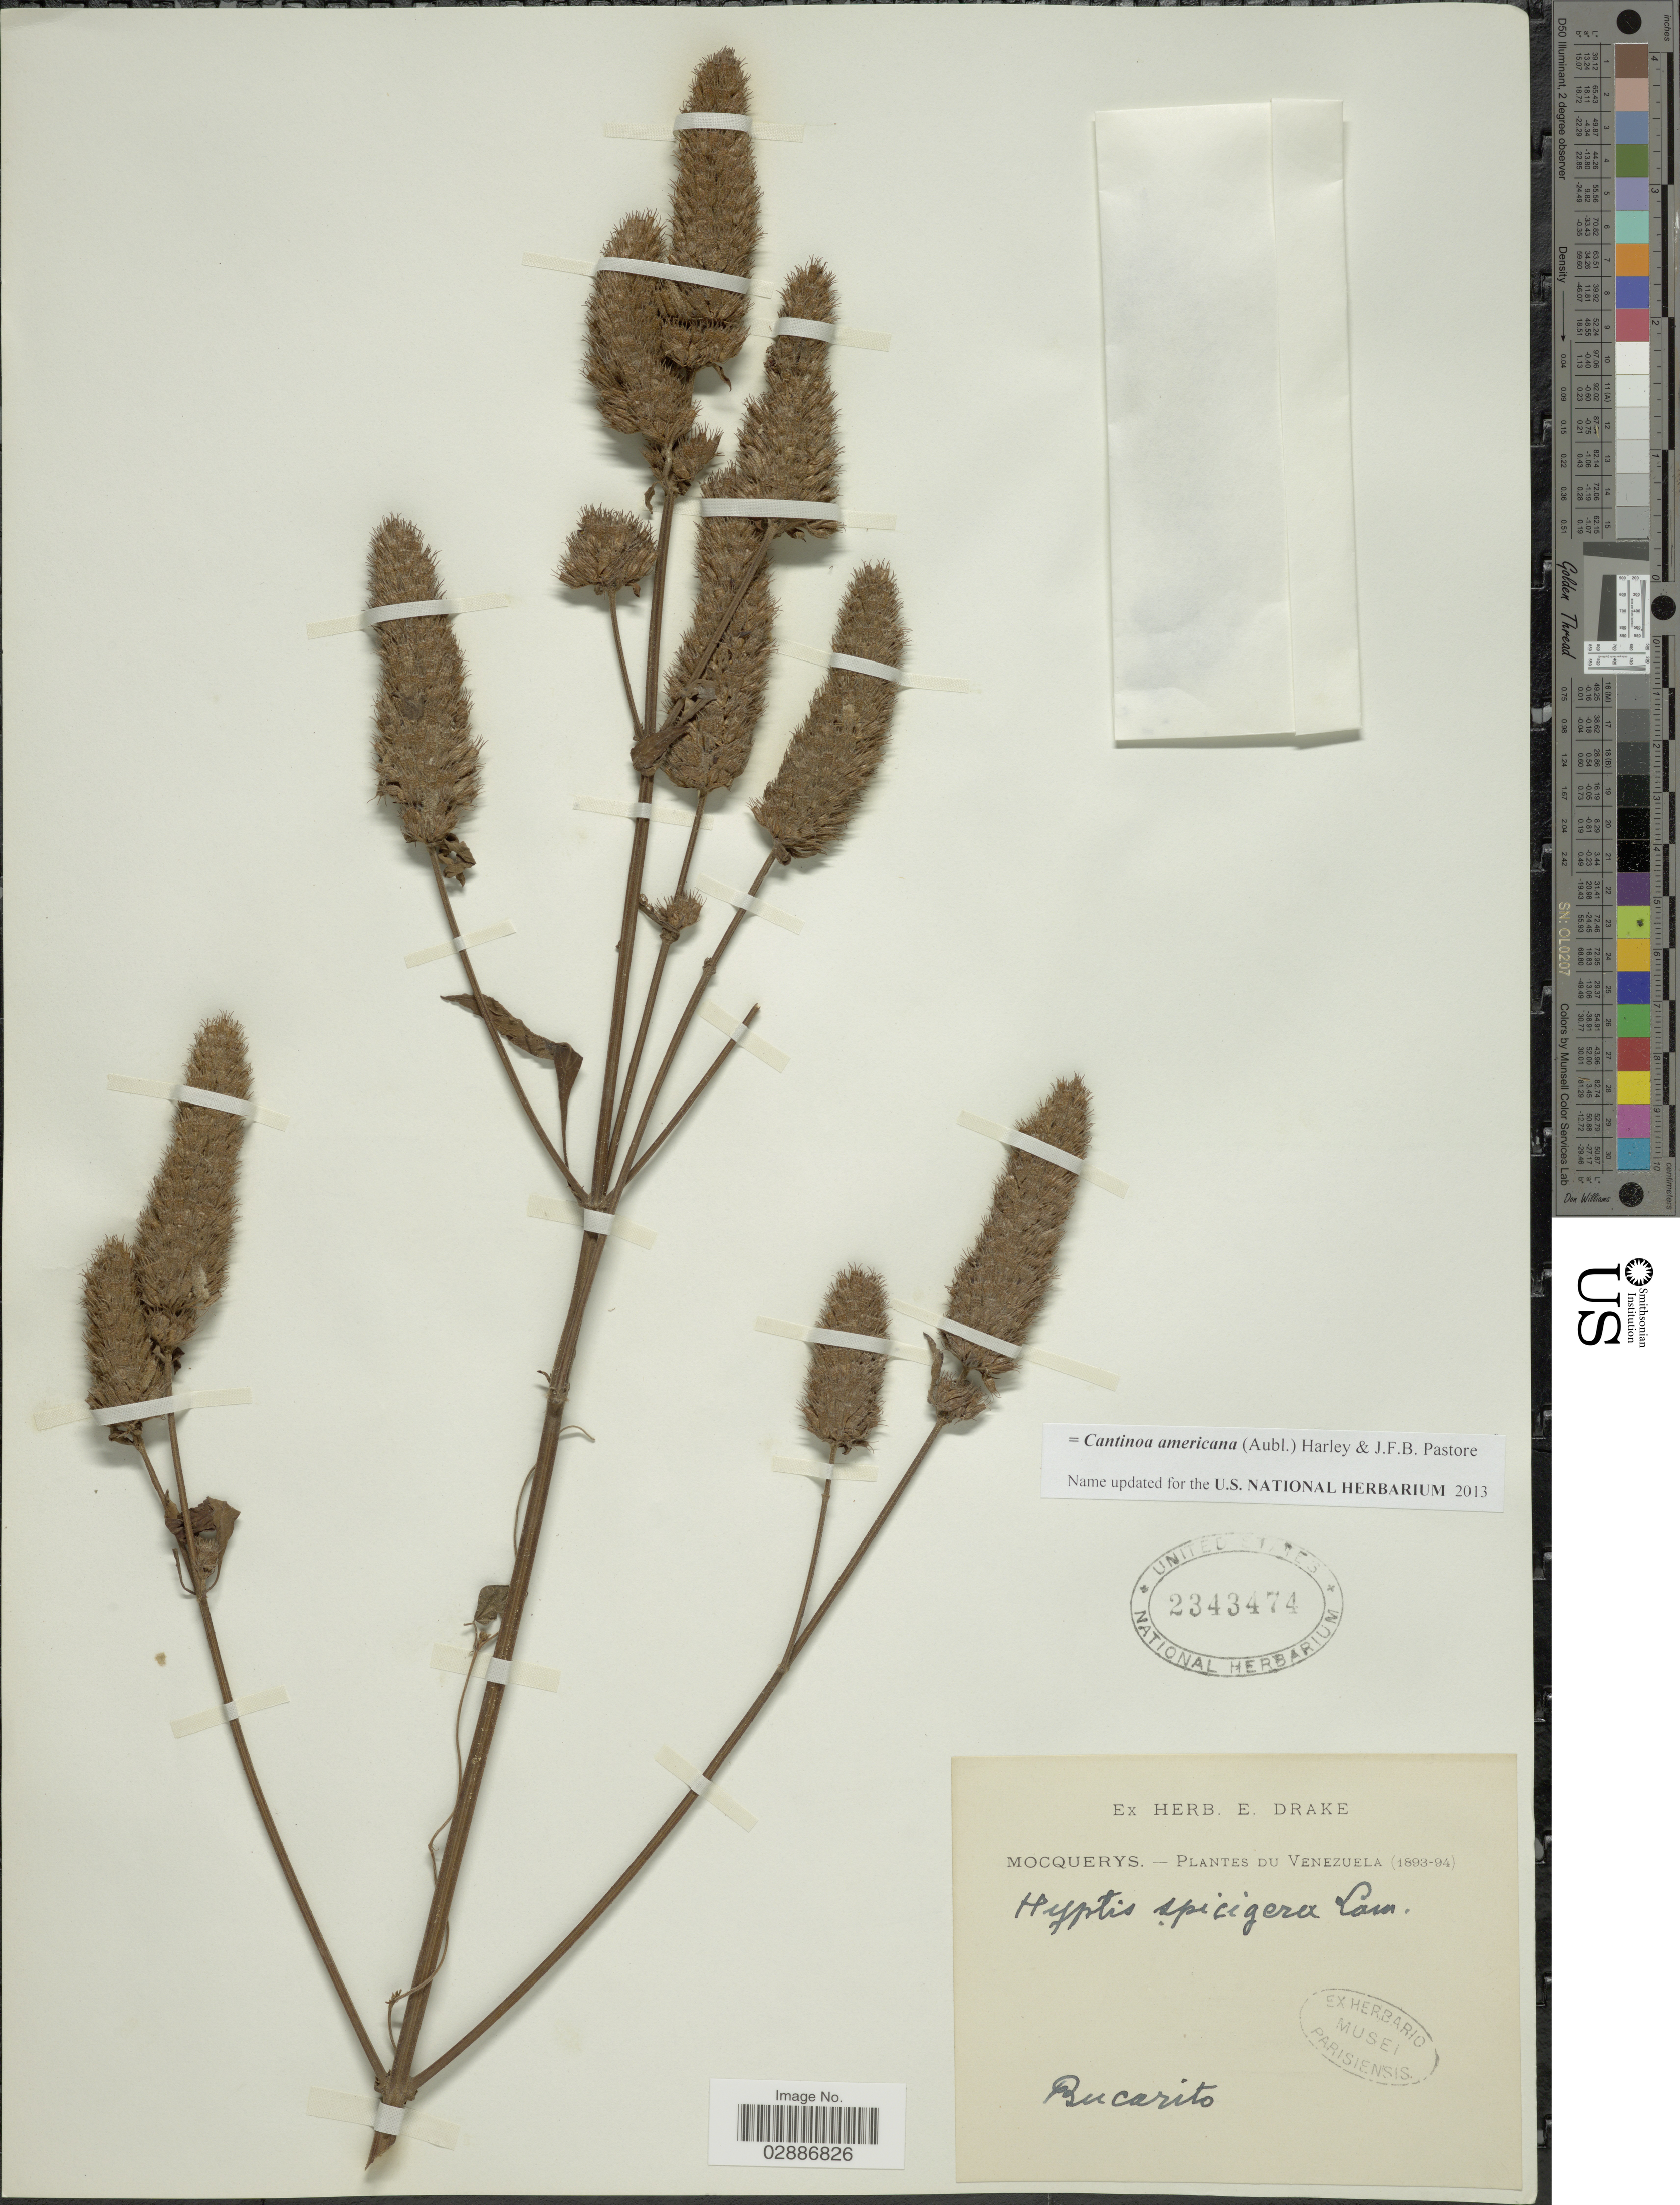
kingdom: Plantae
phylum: Tracheophyta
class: Magnoliopsida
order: Lamiales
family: Lamiaceae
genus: Cantinoa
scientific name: Cantinoa americana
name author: (Aubl.) Harley & J.F.B. Pastore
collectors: A. Mocquerys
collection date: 1893/1894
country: Venezuela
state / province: Lara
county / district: Morán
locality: Bucarito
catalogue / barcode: US 2343474